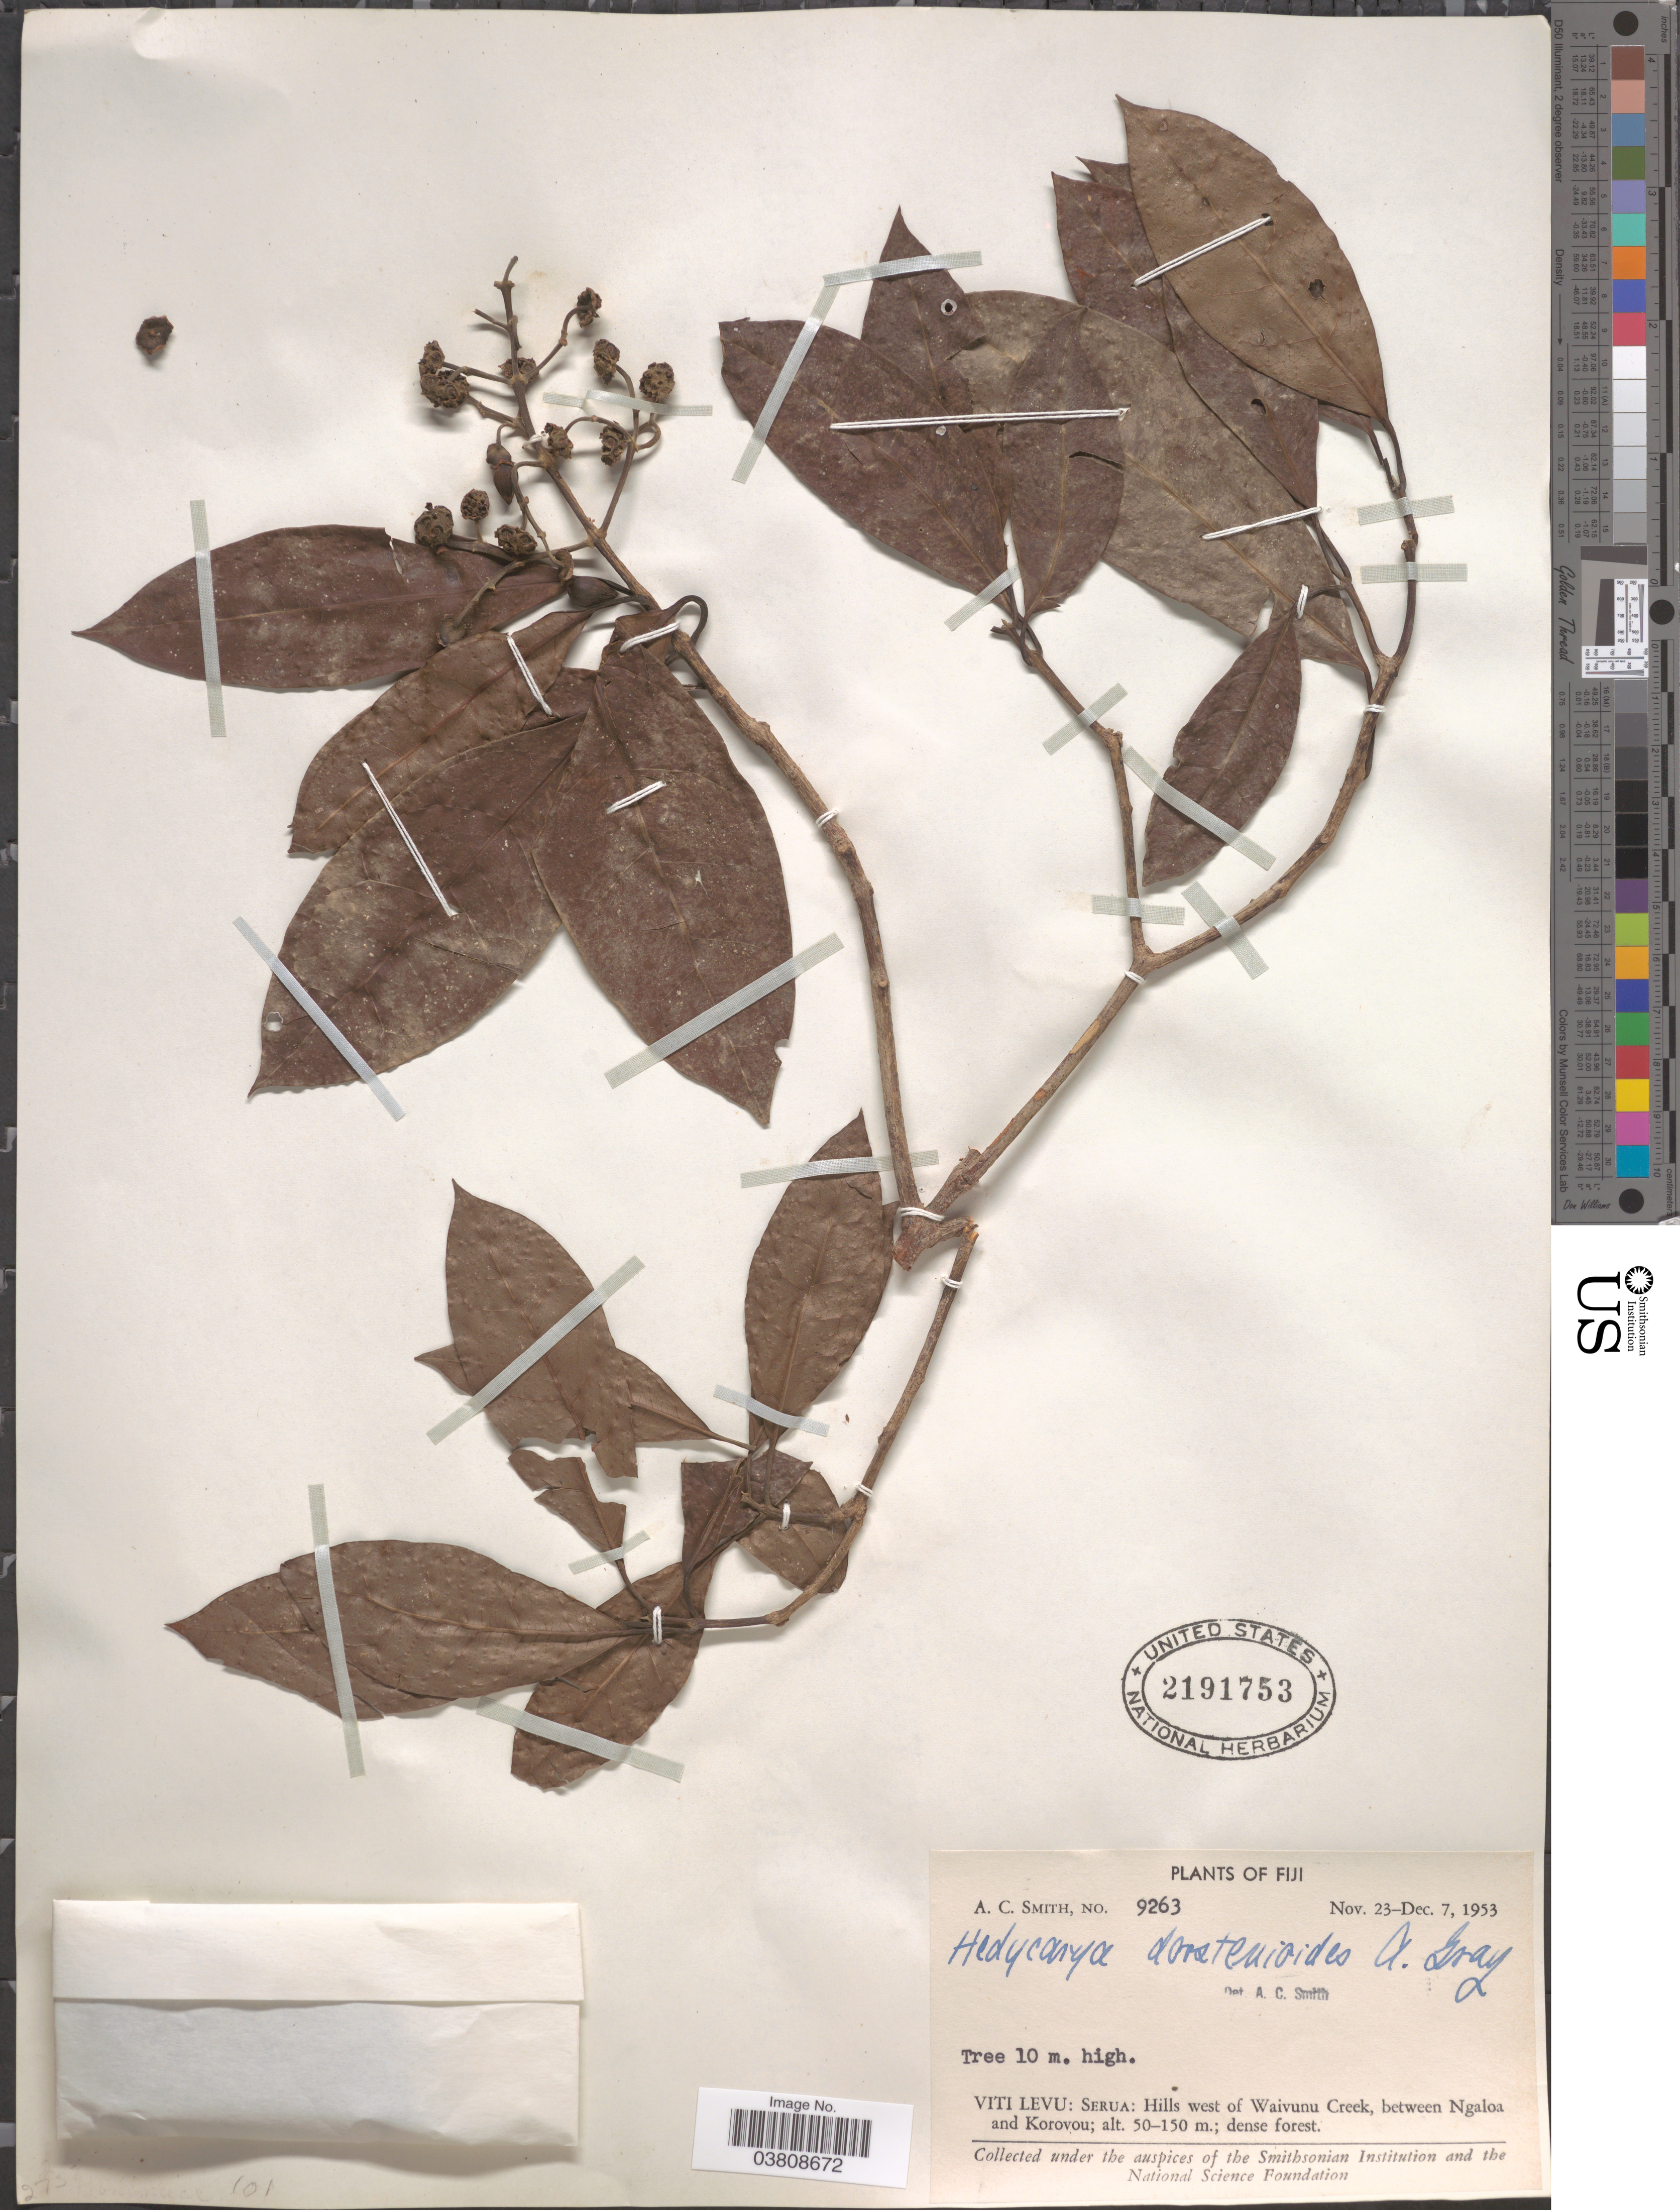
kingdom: Plantae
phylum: Tracheophyta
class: Magnoliopsida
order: Laurales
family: Monimiaceae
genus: Hedycarya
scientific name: Hedycarya dorstenioides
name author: A. Gray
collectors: A. C. Smith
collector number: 9263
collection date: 1953-11-23/1953-12-07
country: Fiji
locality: Viti Levu: Serua: Hills west of Waivunu Creek, between Ngaloa and Korovou.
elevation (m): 50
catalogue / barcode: US 2191753